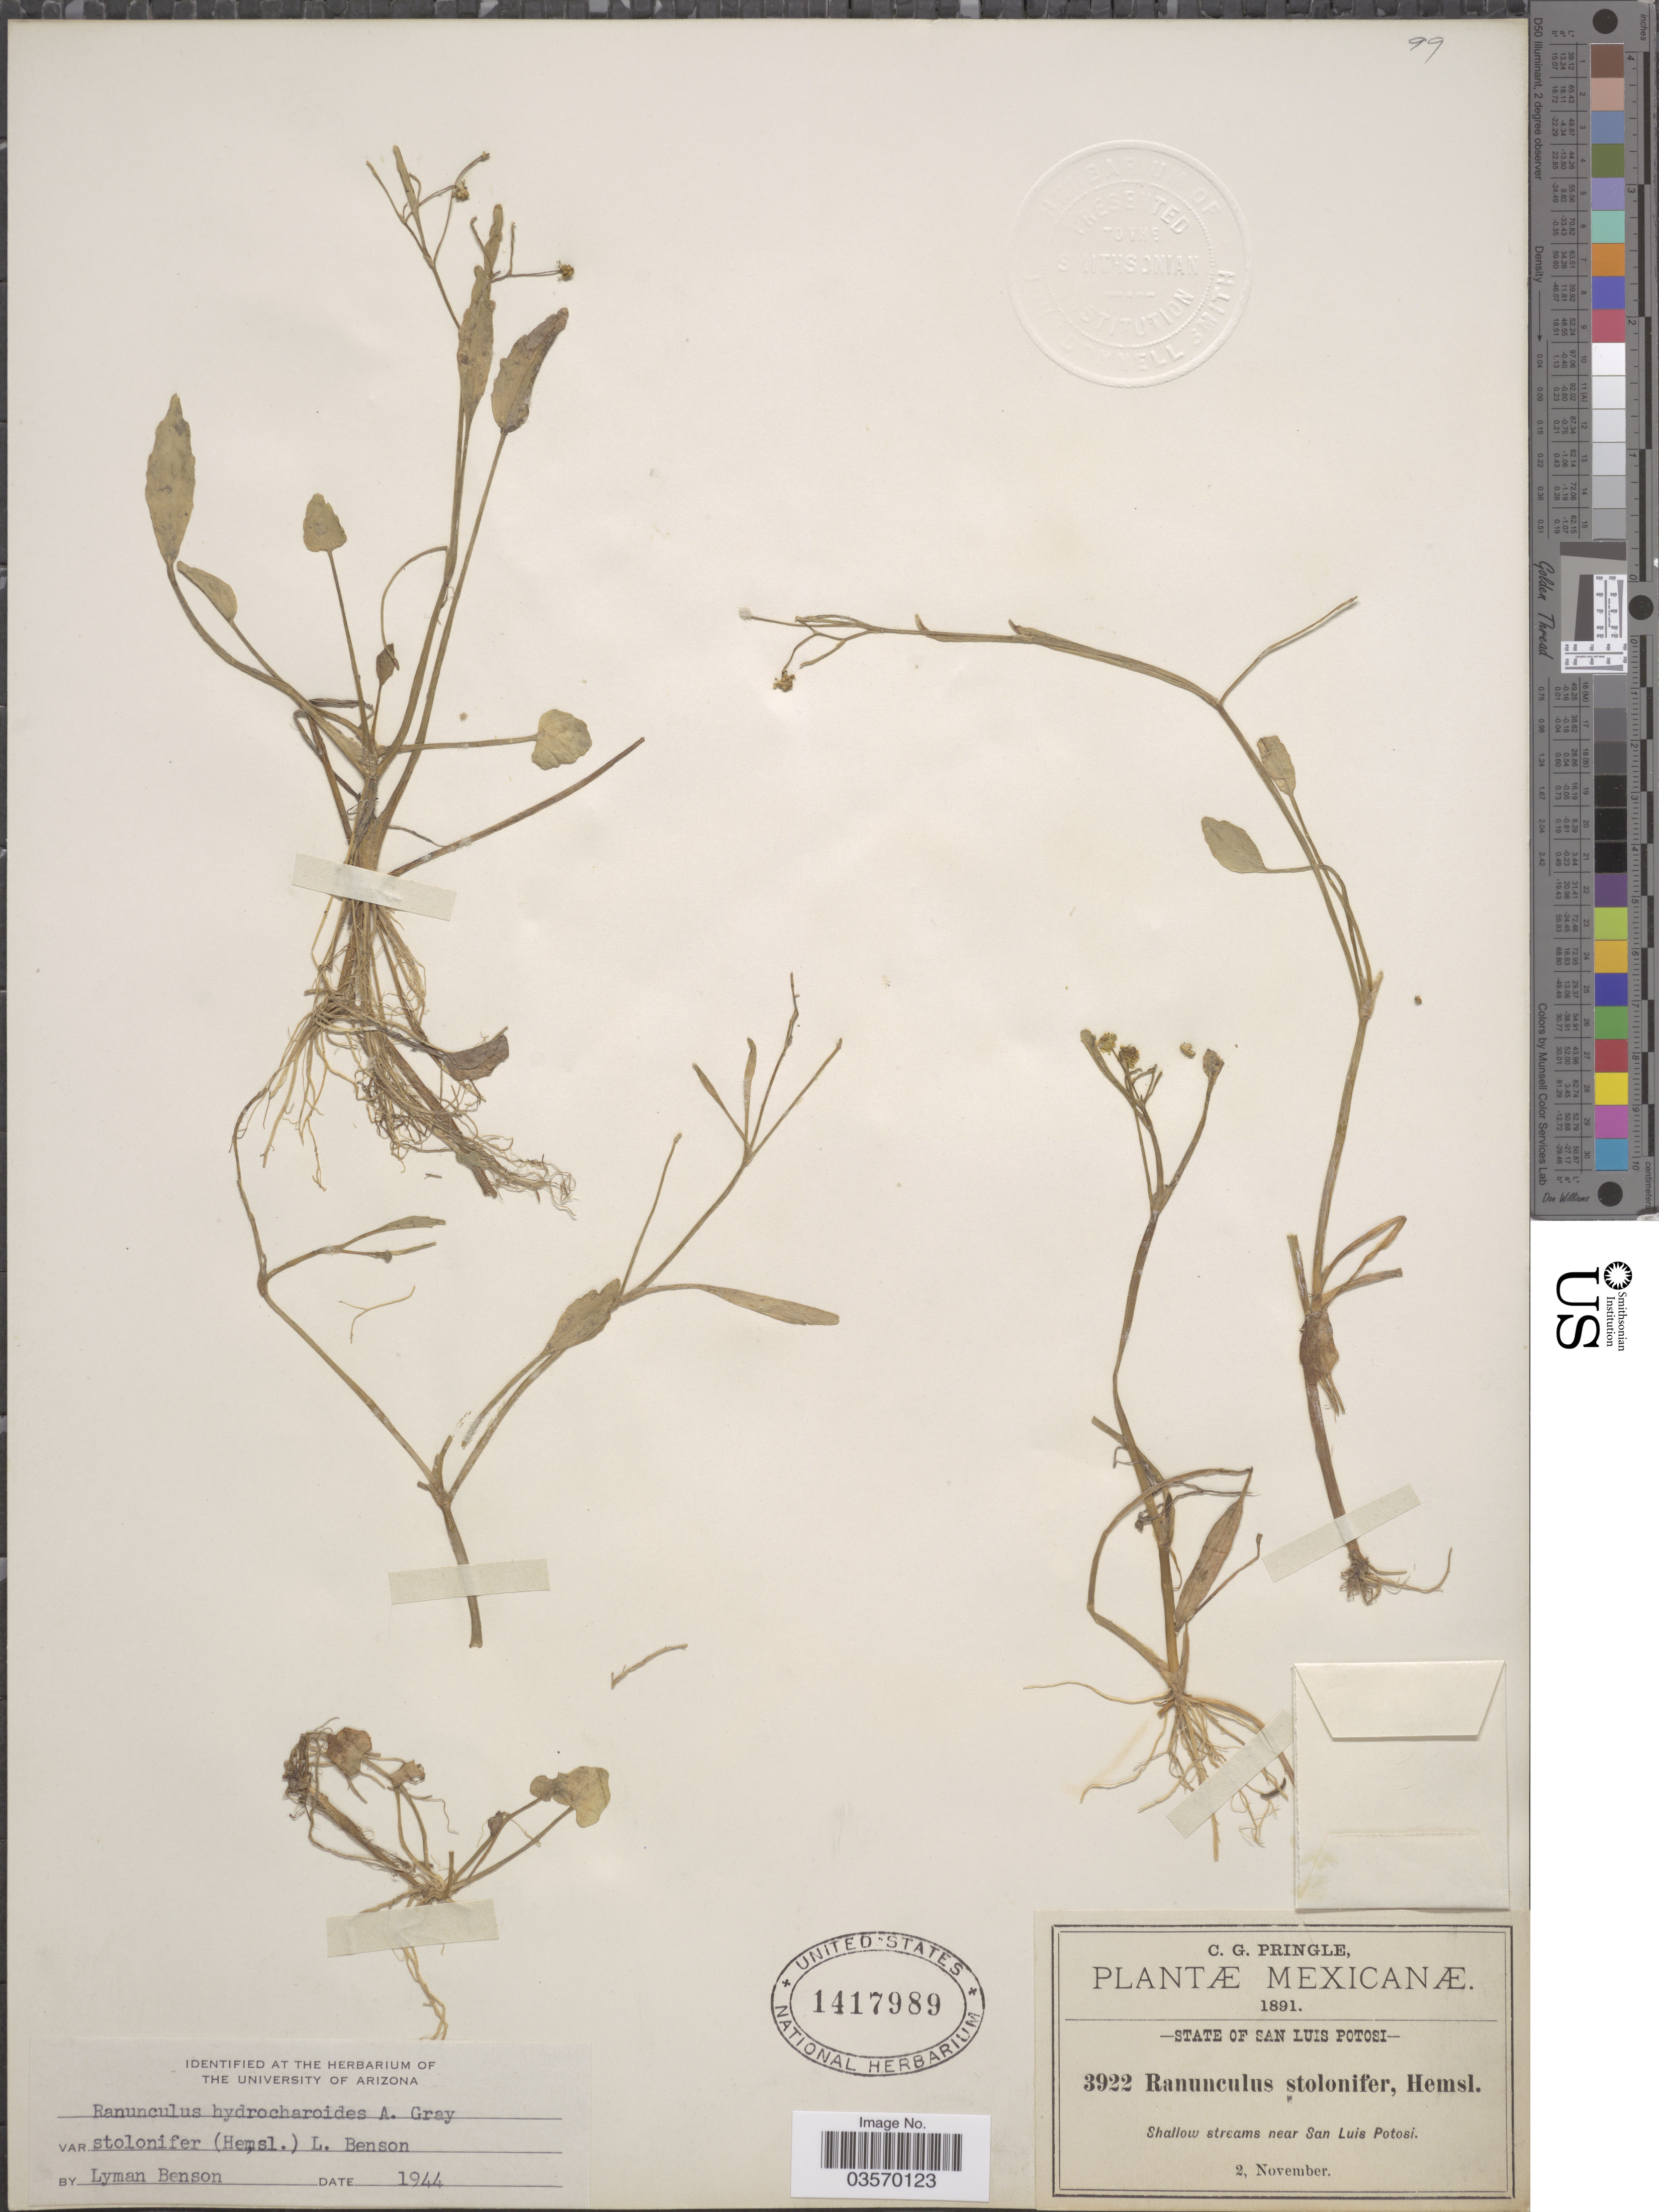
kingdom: Plantae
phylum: Tracheophyta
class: Magnoliopsida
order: Ranunculales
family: Ranunculaceae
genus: Ranunculus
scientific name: Ranunculus hydrocharoides var. stolonifer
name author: A. Gray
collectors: C. G. Pringle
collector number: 3922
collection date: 1891-11-02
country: Mexico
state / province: San Luis Potosí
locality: Shallow streams near San Luis Potosi.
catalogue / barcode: US 1417989